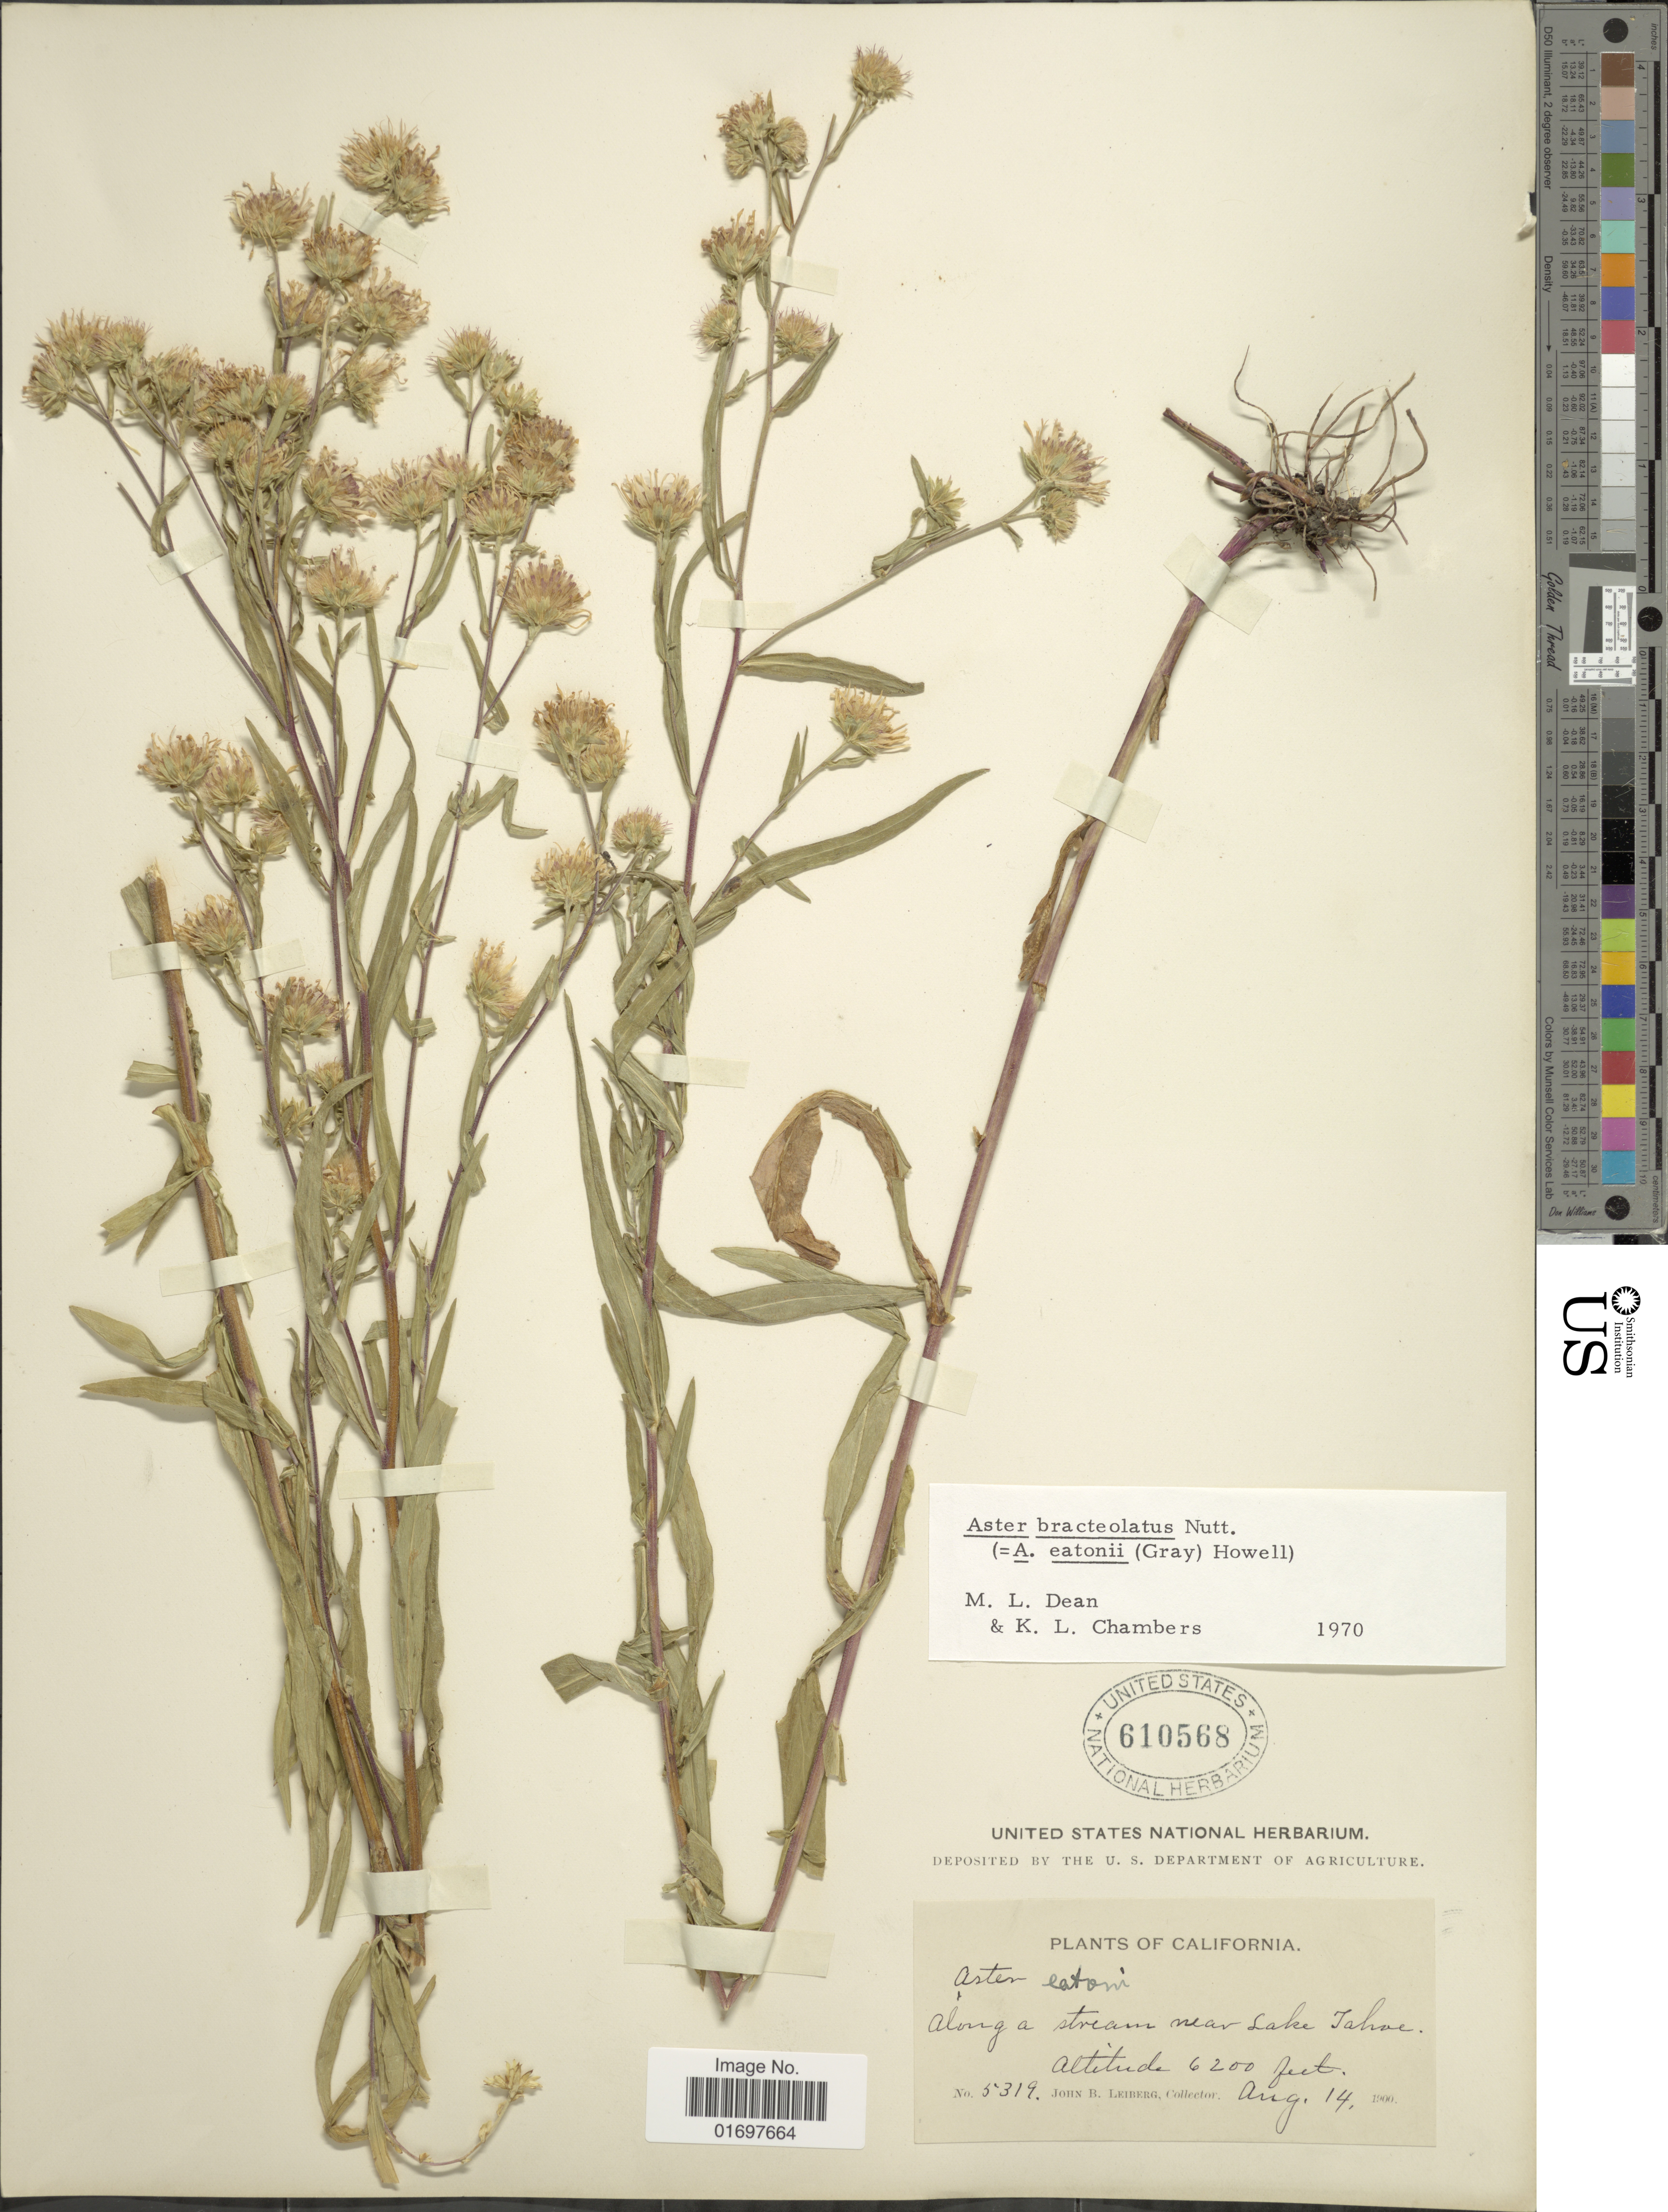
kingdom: Plantae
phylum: Tracheophyta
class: Magnoliopsida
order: Asterales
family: Asteraceae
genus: Symphyotrichum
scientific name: Symphyotrichum bracteolatum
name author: (Nutt.) G.L. Nesom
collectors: J. B. Leiberg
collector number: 5319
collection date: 1900-08-14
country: United States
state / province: California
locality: California. Along a stream near Lake Tahoe.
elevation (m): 1890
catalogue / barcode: US 610568